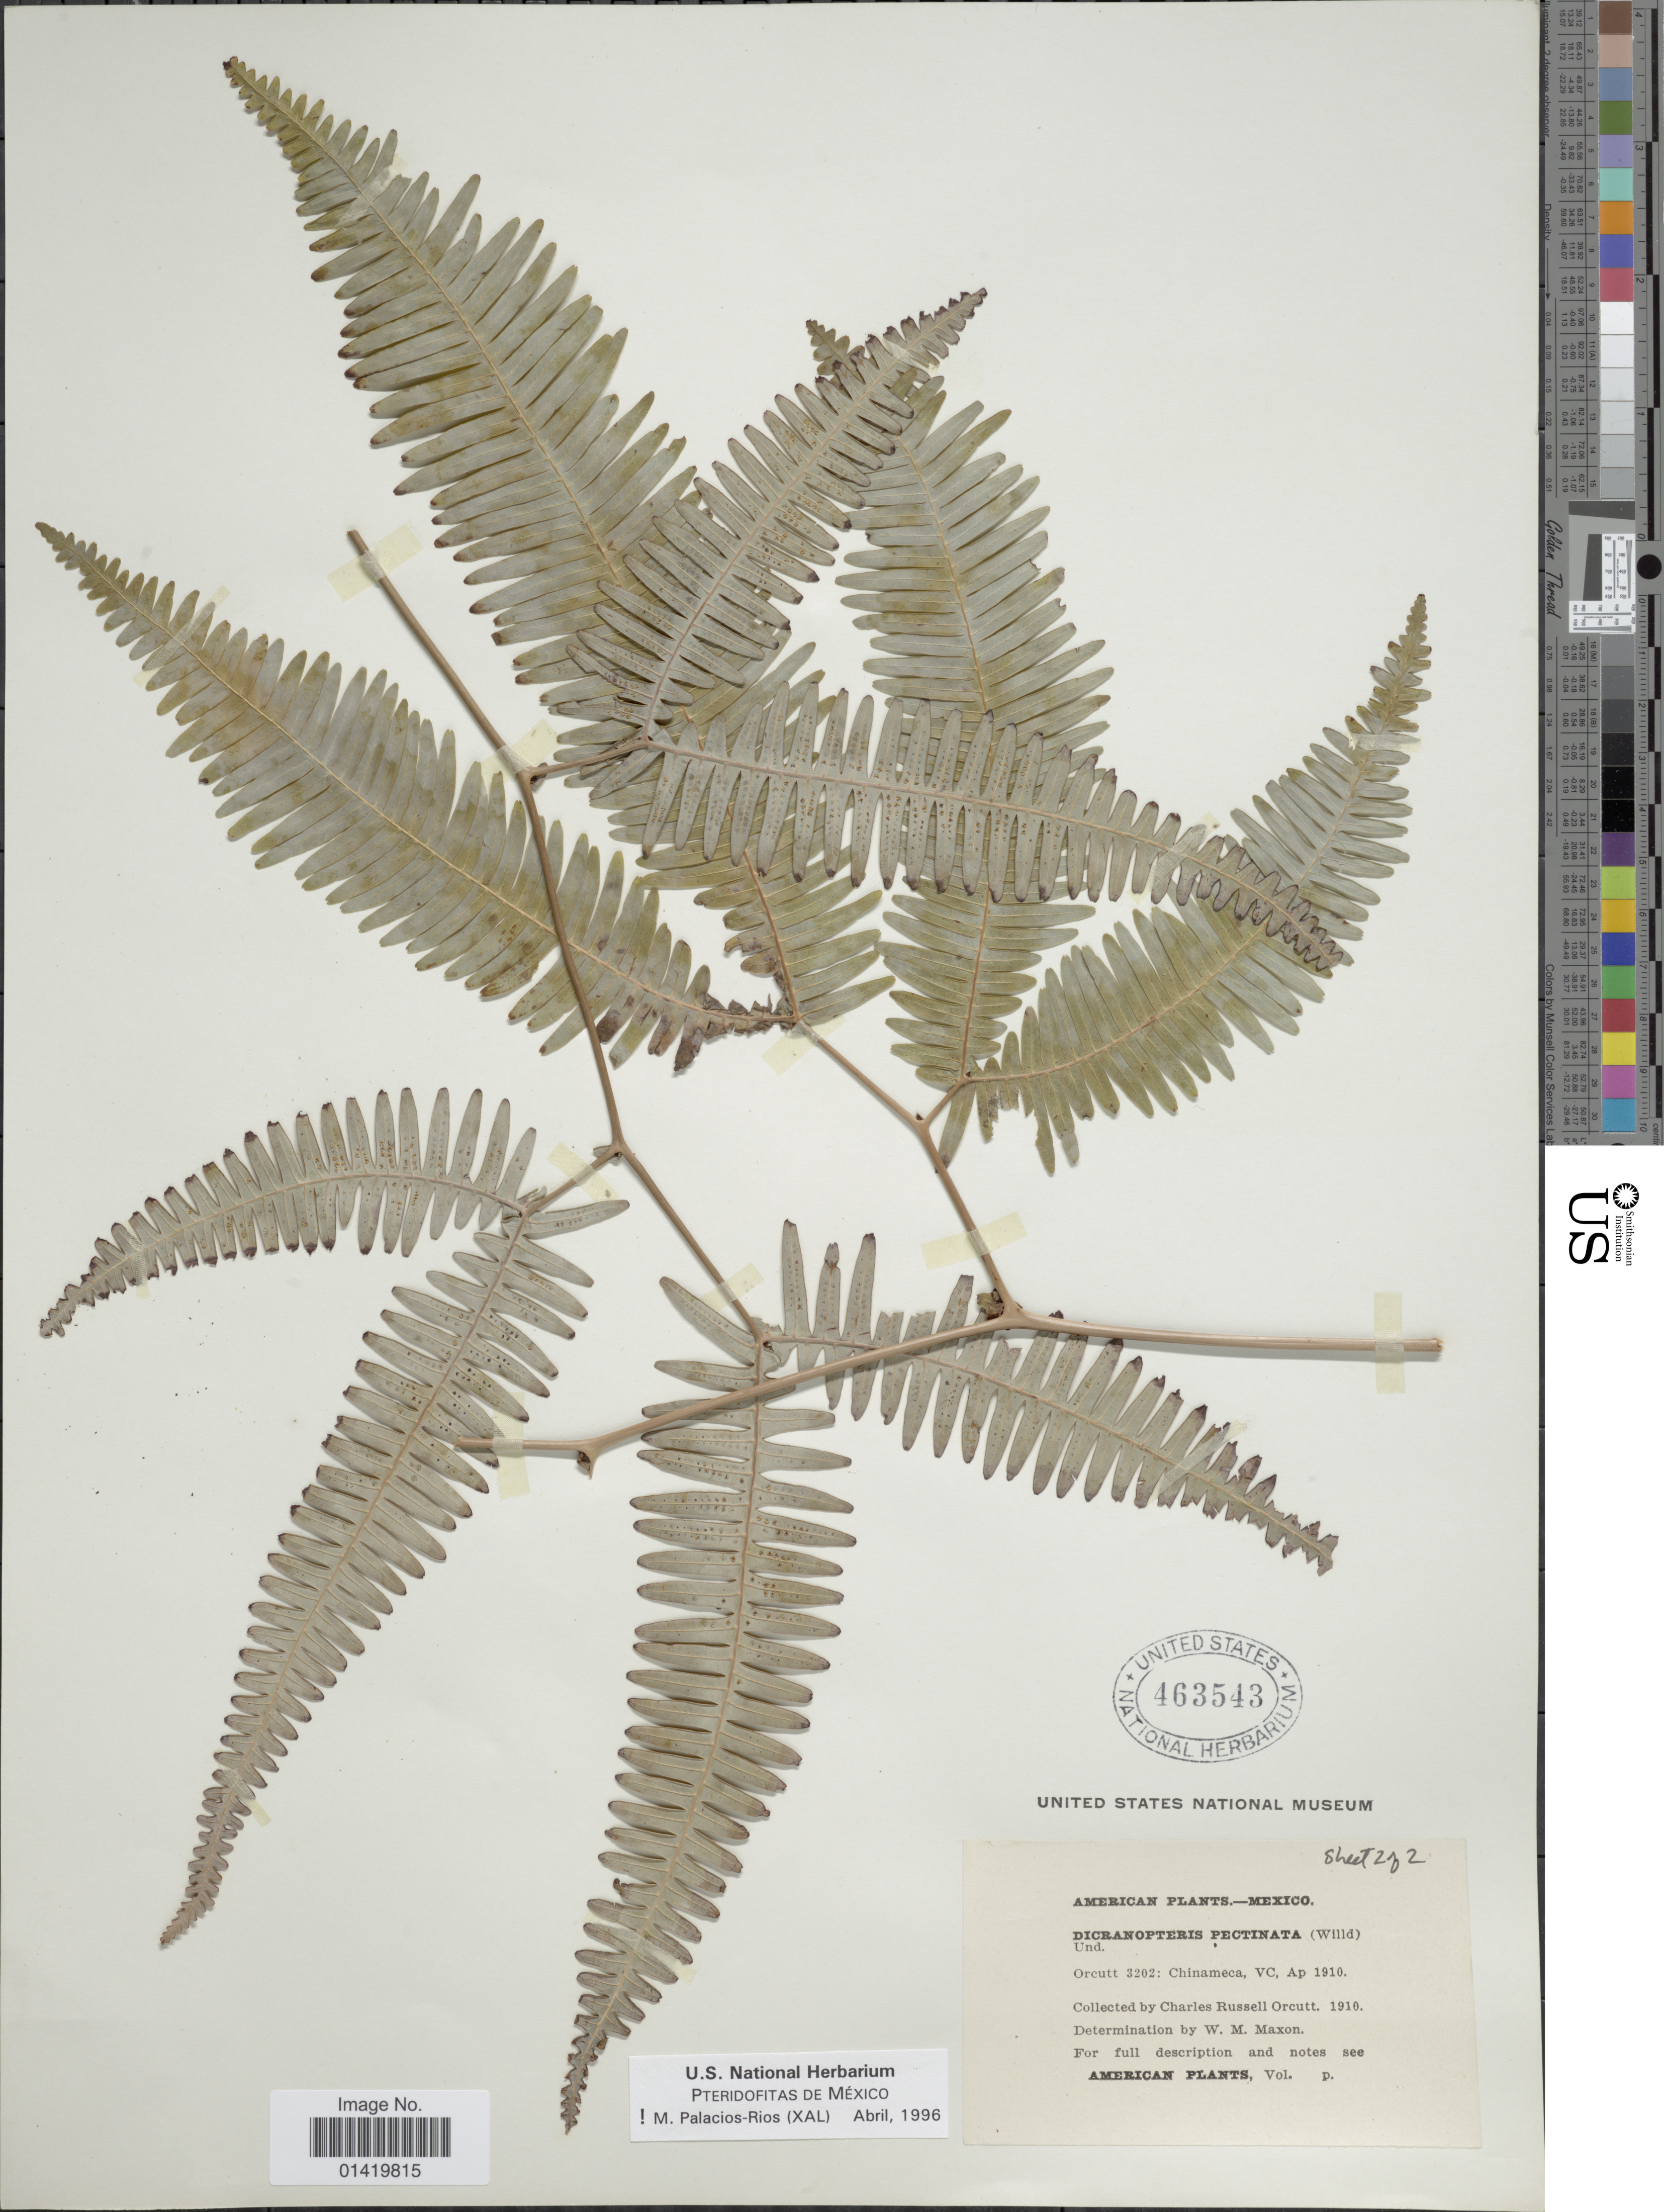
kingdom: Plantae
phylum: Tracheophyta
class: Polypodiopsida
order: Gleicheniales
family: Gleicheniaceae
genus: Gleichenella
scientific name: Gleichenella pectinata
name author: (Willd.) Ching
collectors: C. R. Orcutt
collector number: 3202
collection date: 1910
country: Mexico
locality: Chinameca, VC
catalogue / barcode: US 463543